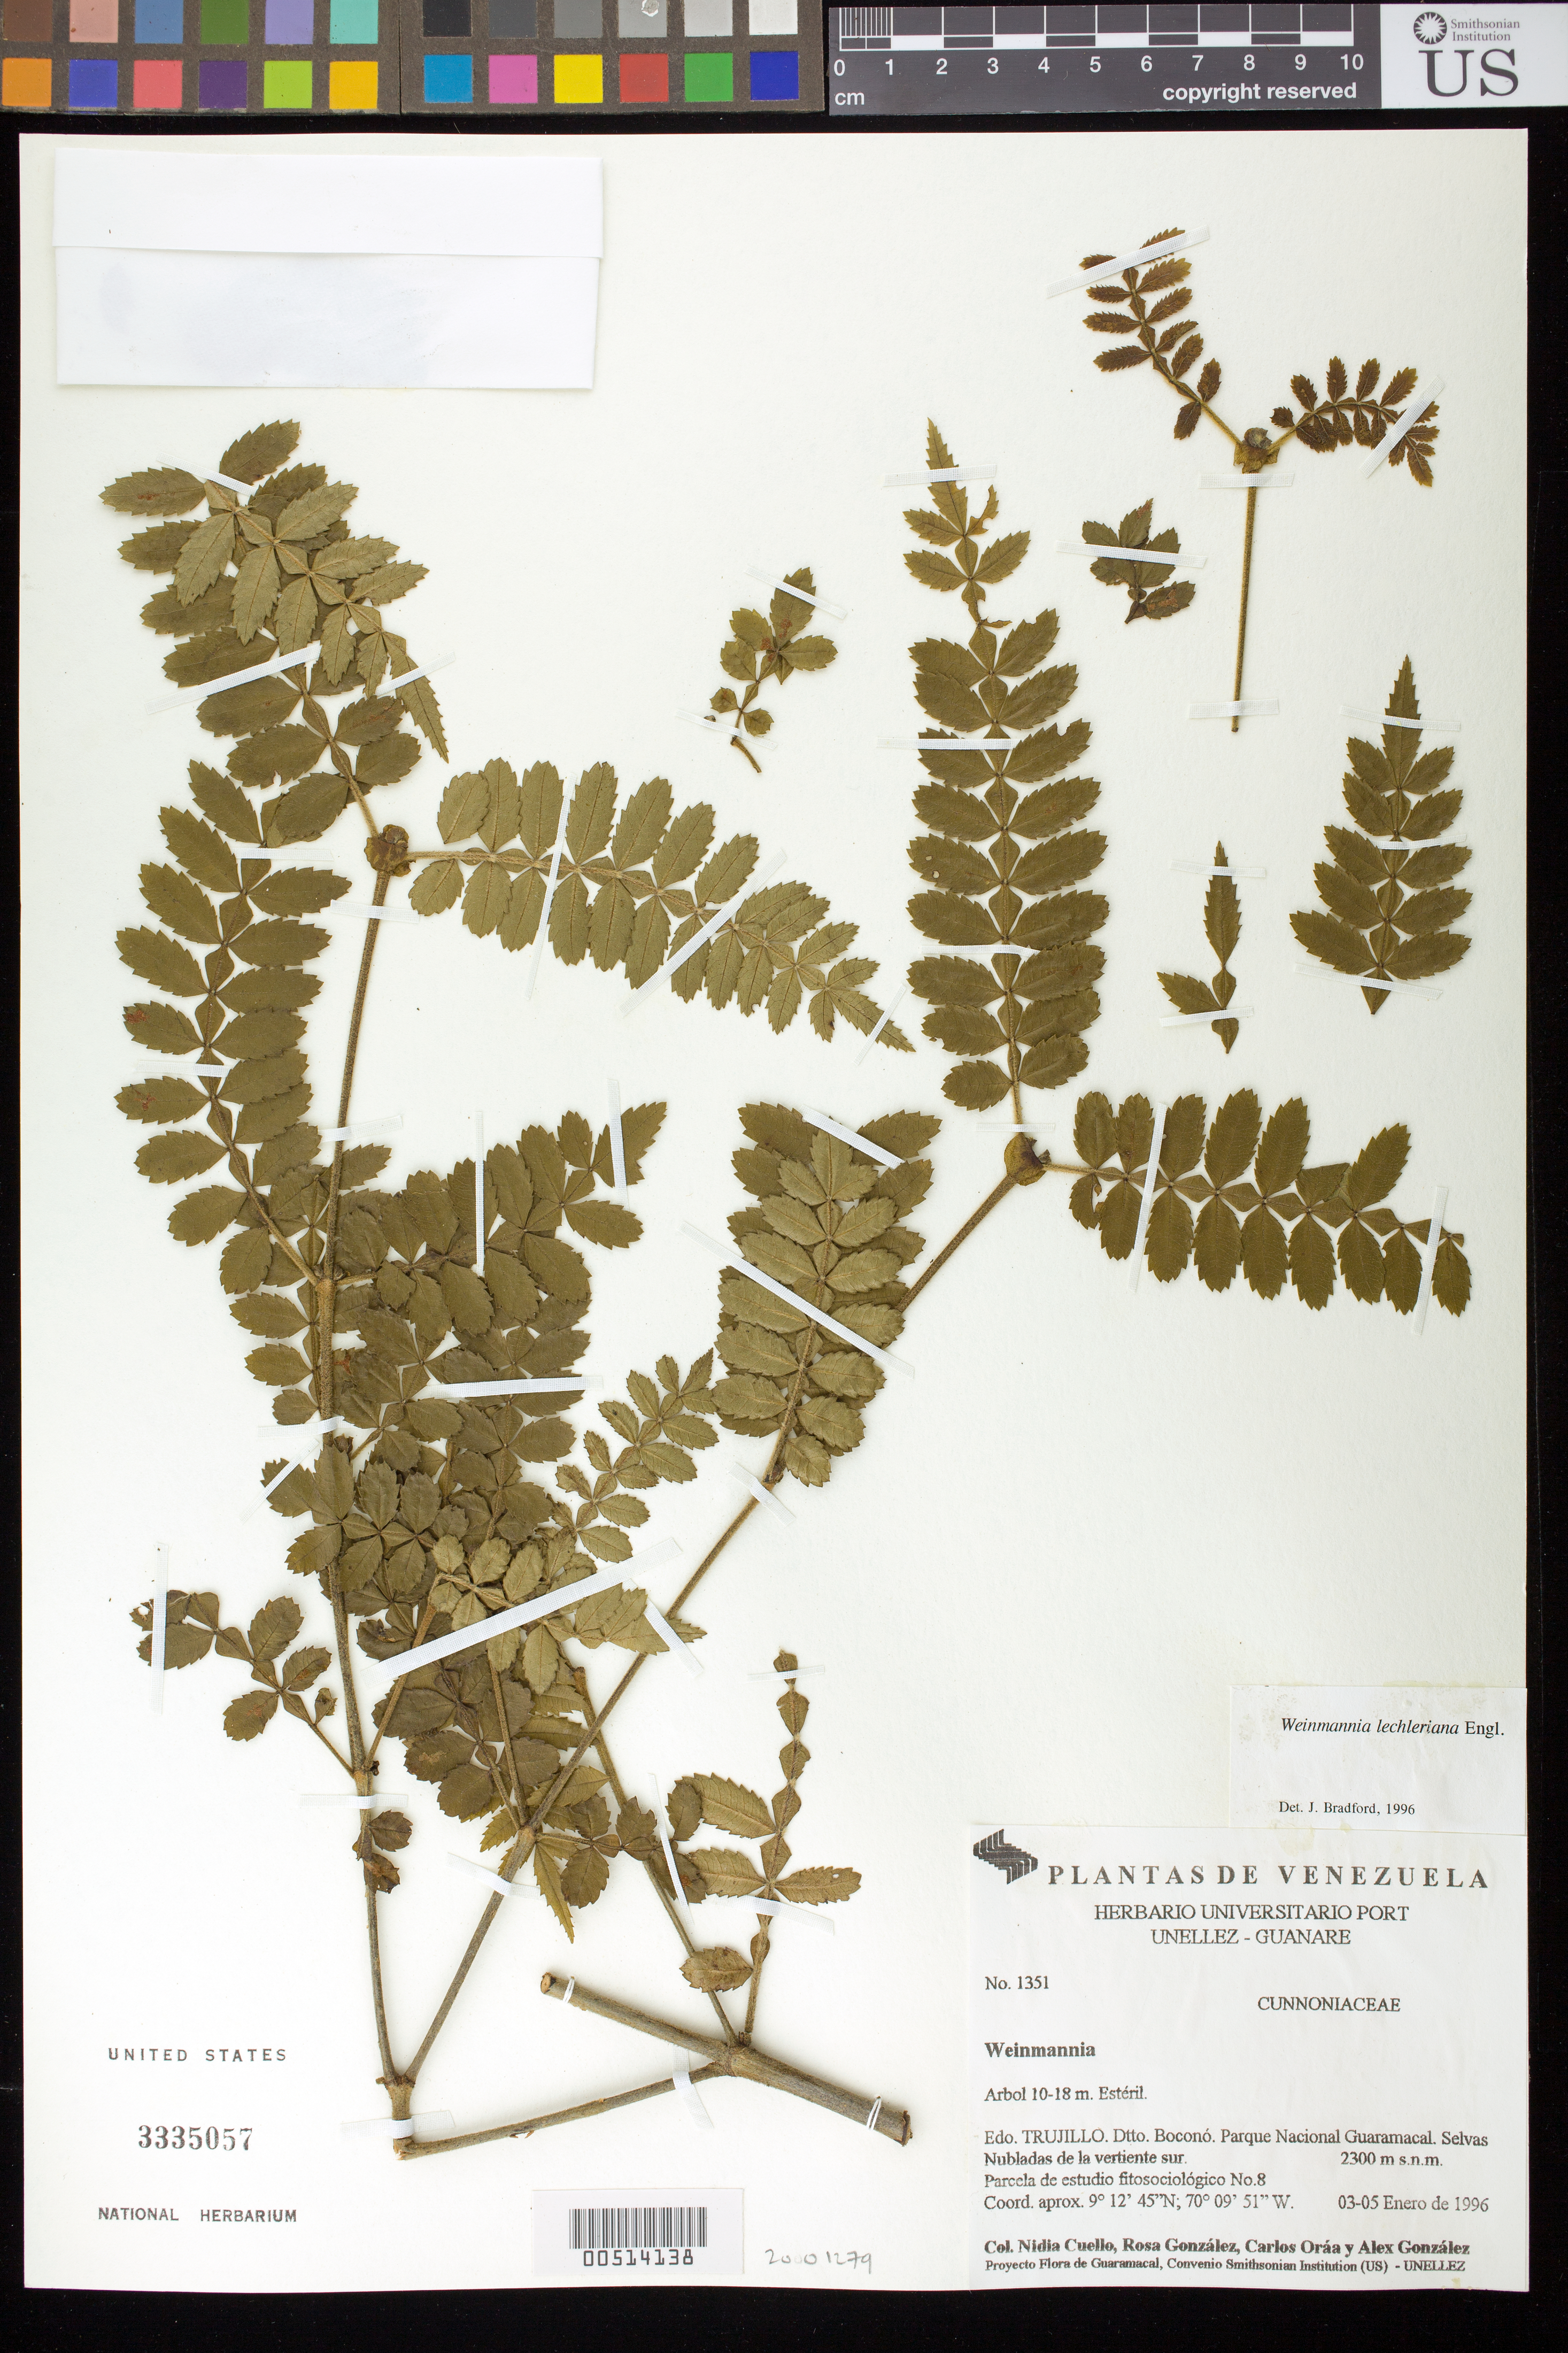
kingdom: Plantae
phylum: Tracheophyta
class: Magnoliopsida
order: Oxalidales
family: Cunoniaceae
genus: Weinmannia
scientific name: Weinmannia lechleriana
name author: Engl.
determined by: Bradford, J. C.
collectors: N. L. Cuello, R. González, A. Gonzáles & O. León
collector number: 1351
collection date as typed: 03 Jan 1996 to 05 Jan 1996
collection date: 1996-01-03/1996-01-05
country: Venezuela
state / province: Trujillo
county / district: Boconó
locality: Parque Nacional Guaramacal, vertiente S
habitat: Selvas Nubladas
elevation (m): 2300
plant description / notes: PORT, US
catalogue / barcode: US 3335057